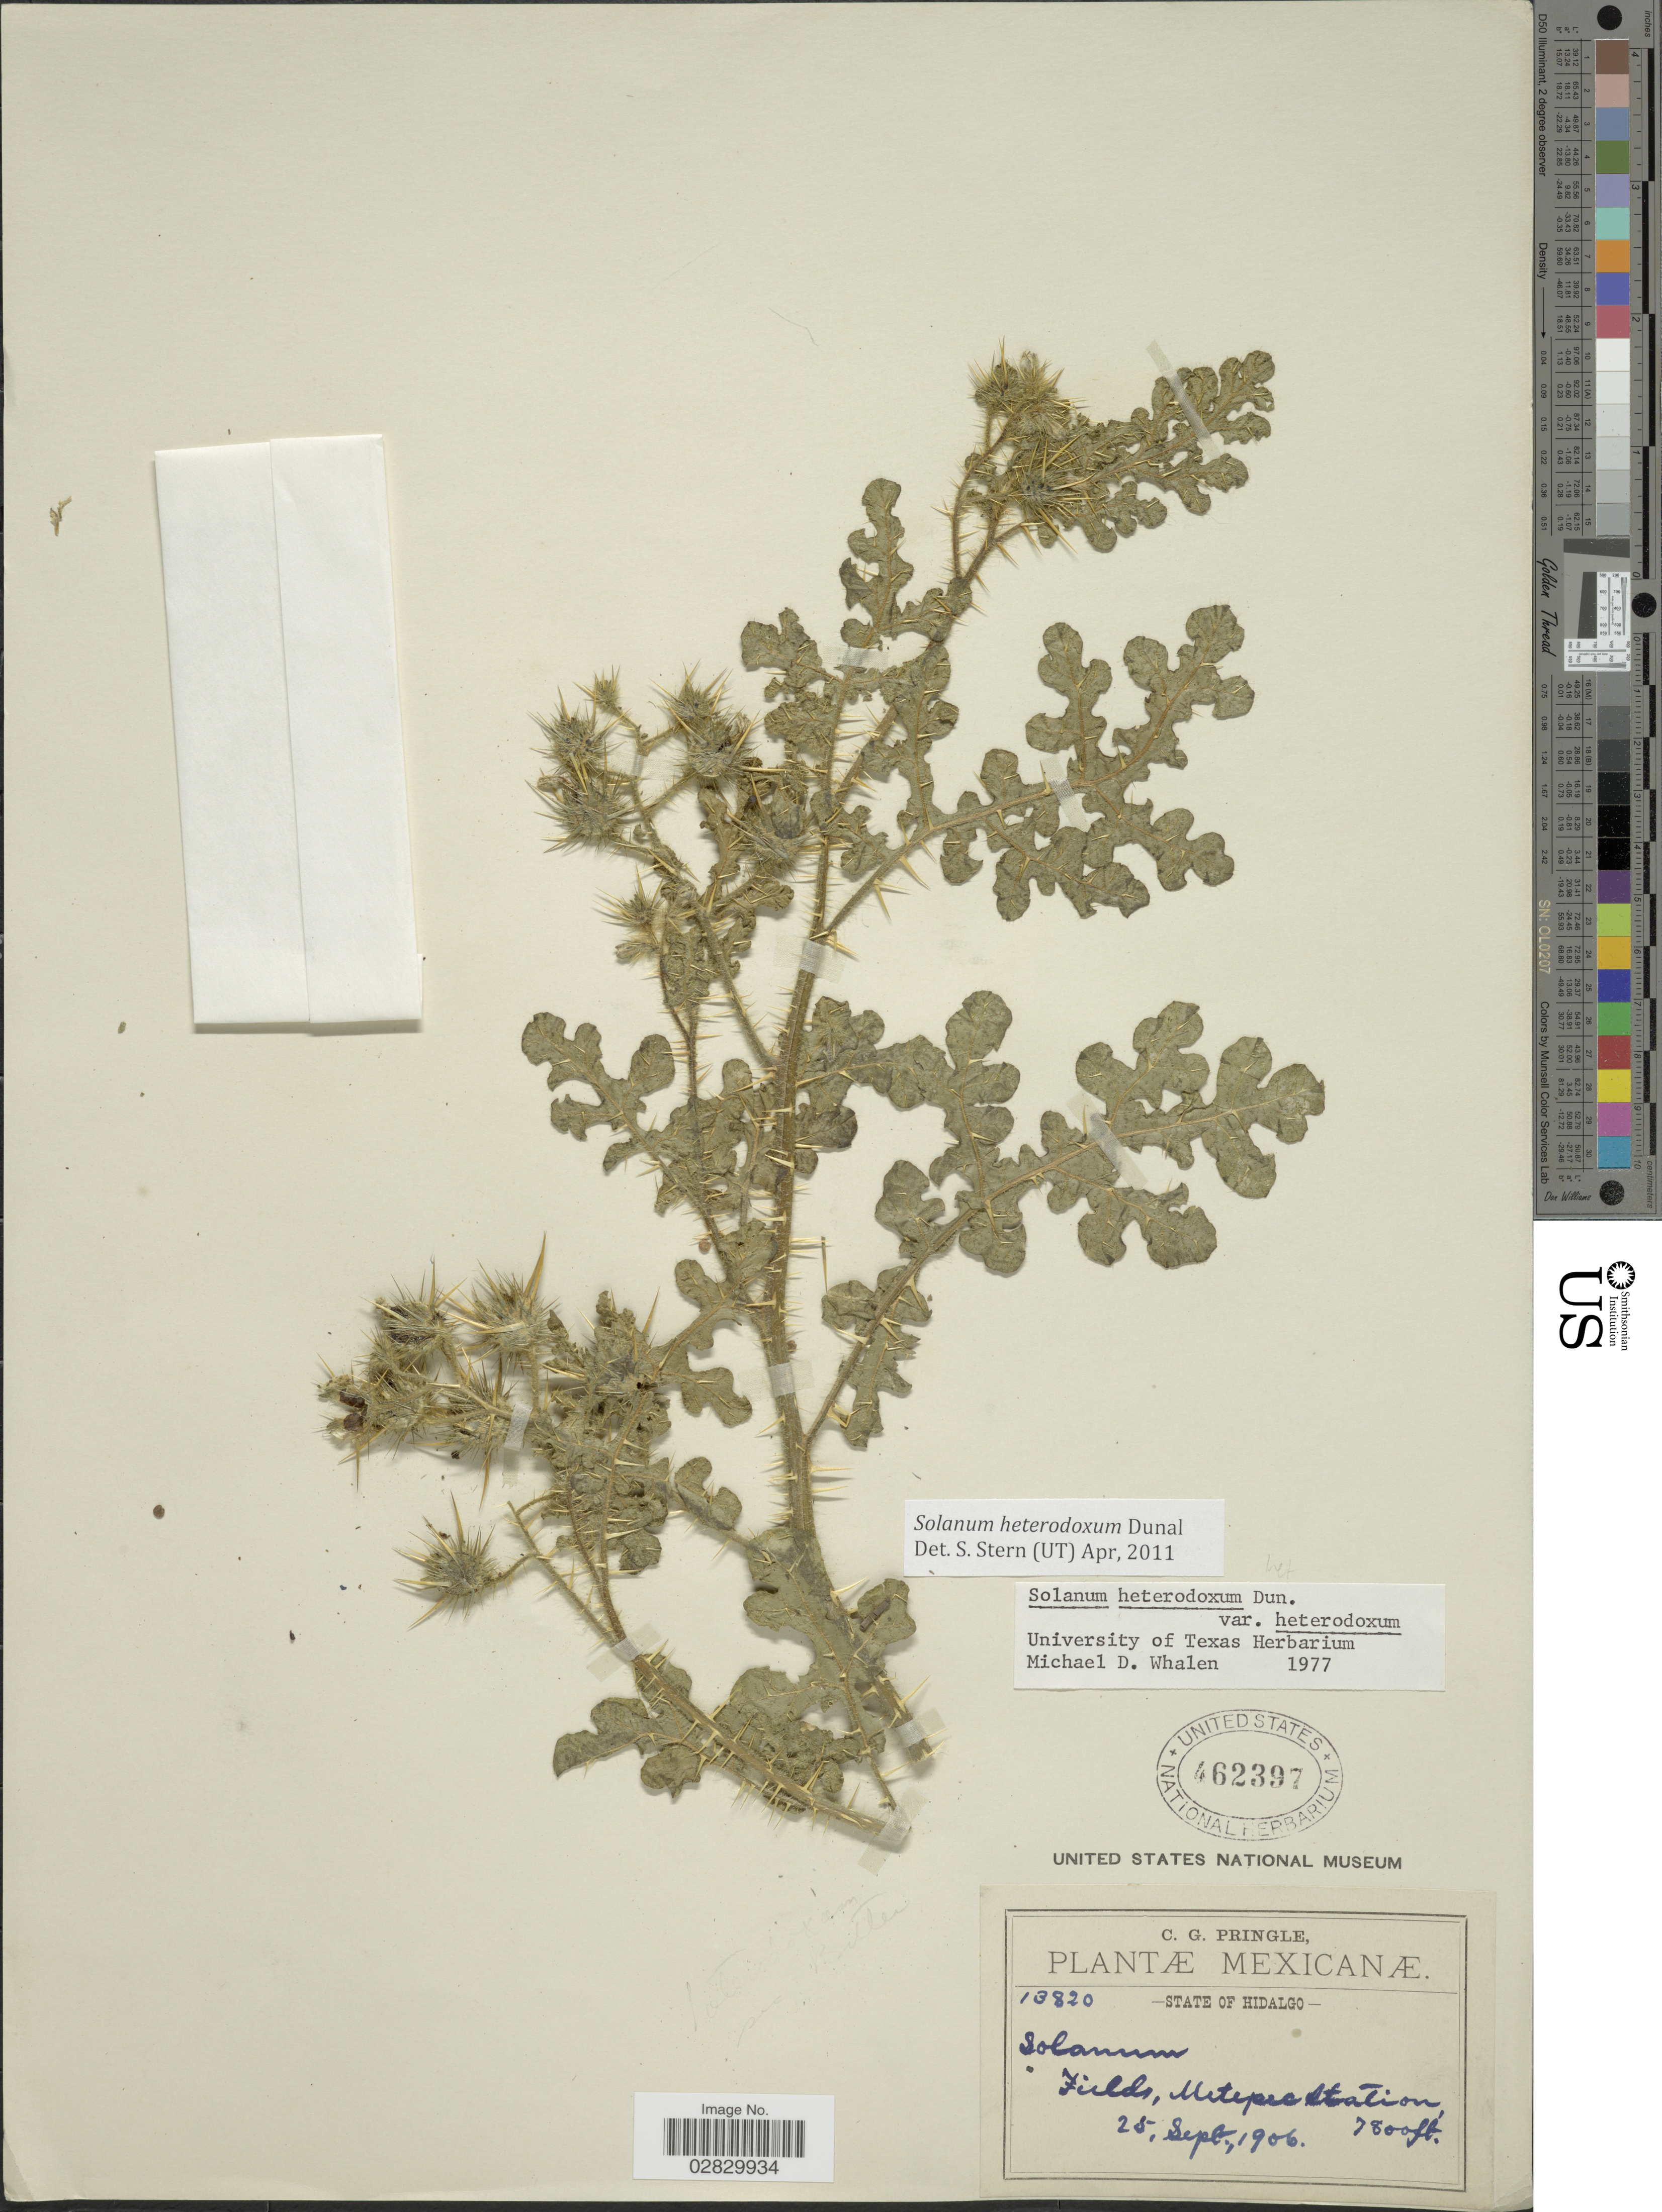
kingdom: Plantae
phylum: Tracheophyta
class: Magnoliopsida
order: Solanales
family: Solanaceae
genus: Solanum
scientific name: Solanum heterodoxum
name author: Dunal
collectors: C. G. Pringle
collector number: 13820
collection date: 1906-09-25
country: Mexico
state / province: Hidalgo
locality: Metepec station.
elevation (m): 2377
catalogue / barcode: US 462397